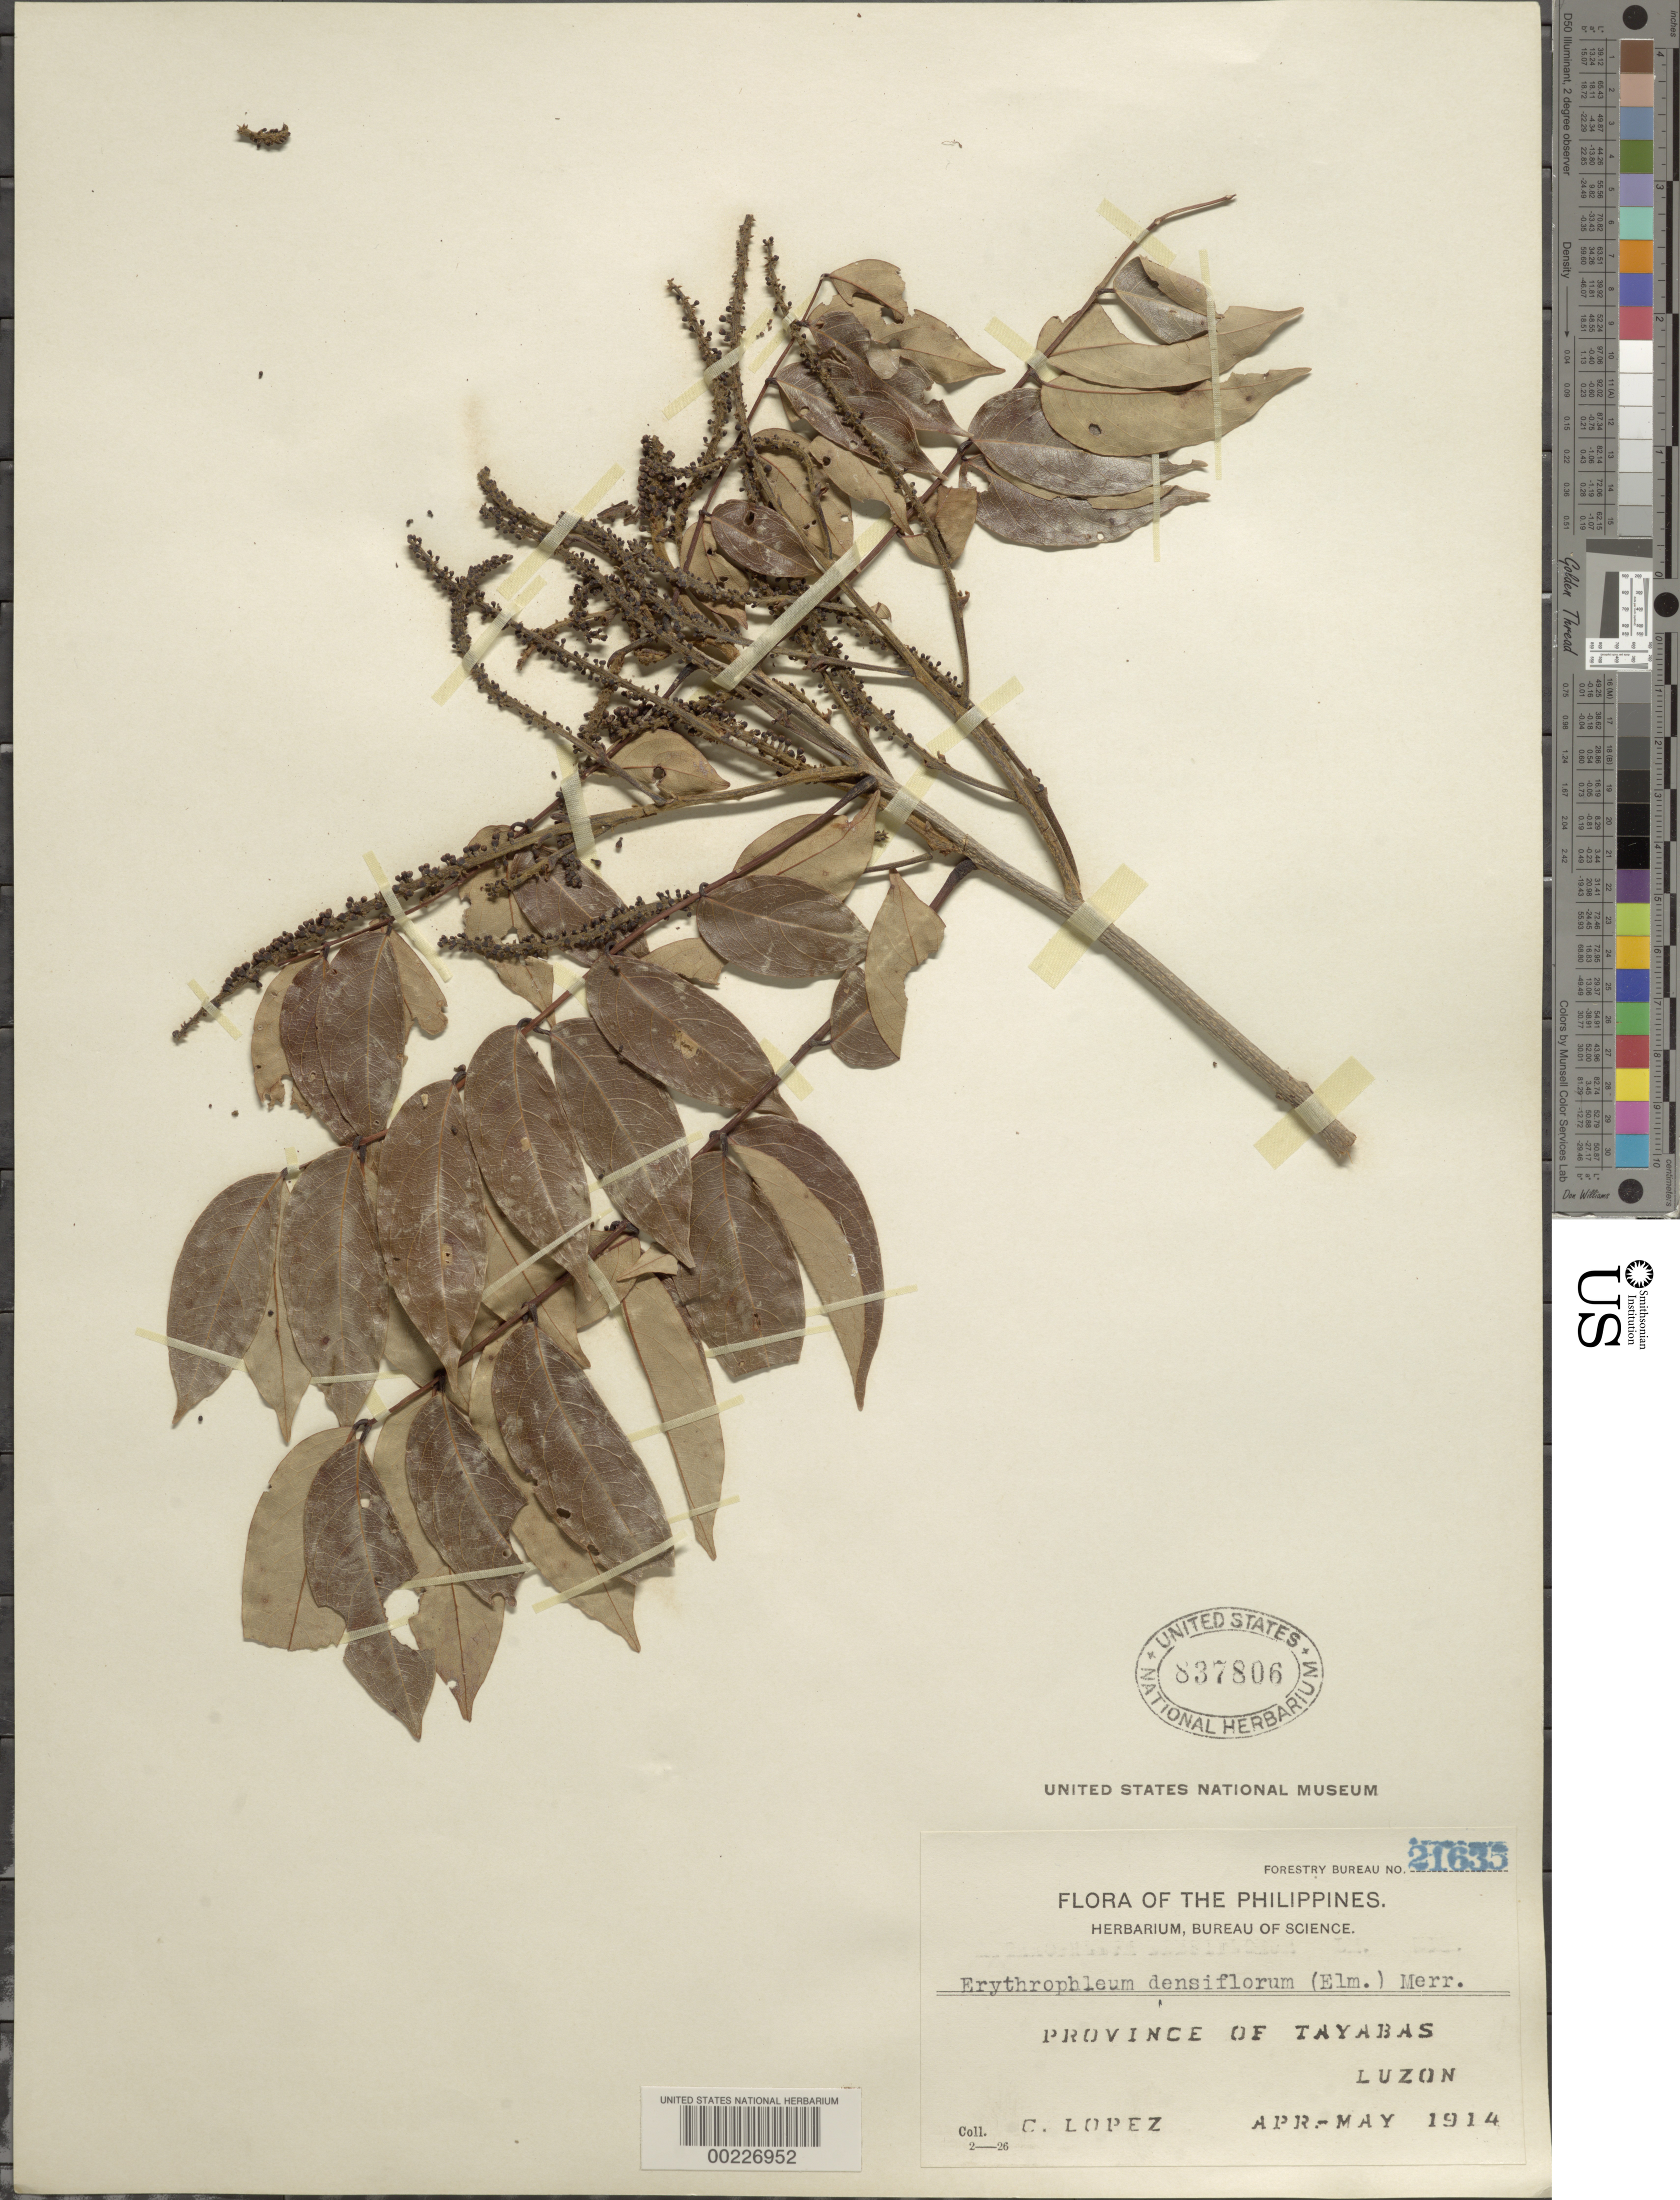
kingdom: Plantae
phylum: Tracheophyta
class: Magnoliopsida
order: Fabales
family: Fabaceae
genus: Erythrophleum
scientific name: Erythrophleum densiflorum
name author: (Elmer) Merr. & Rolfe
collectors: C. Lopez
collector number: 21635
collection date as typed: Apr 1914 to -- May 1914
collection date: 1914-04/1914-05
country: Philippines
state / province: Calabarzon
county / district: Quezon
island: Luzon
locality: Tayabas prov. [= quezon province]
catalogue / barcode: US 837806